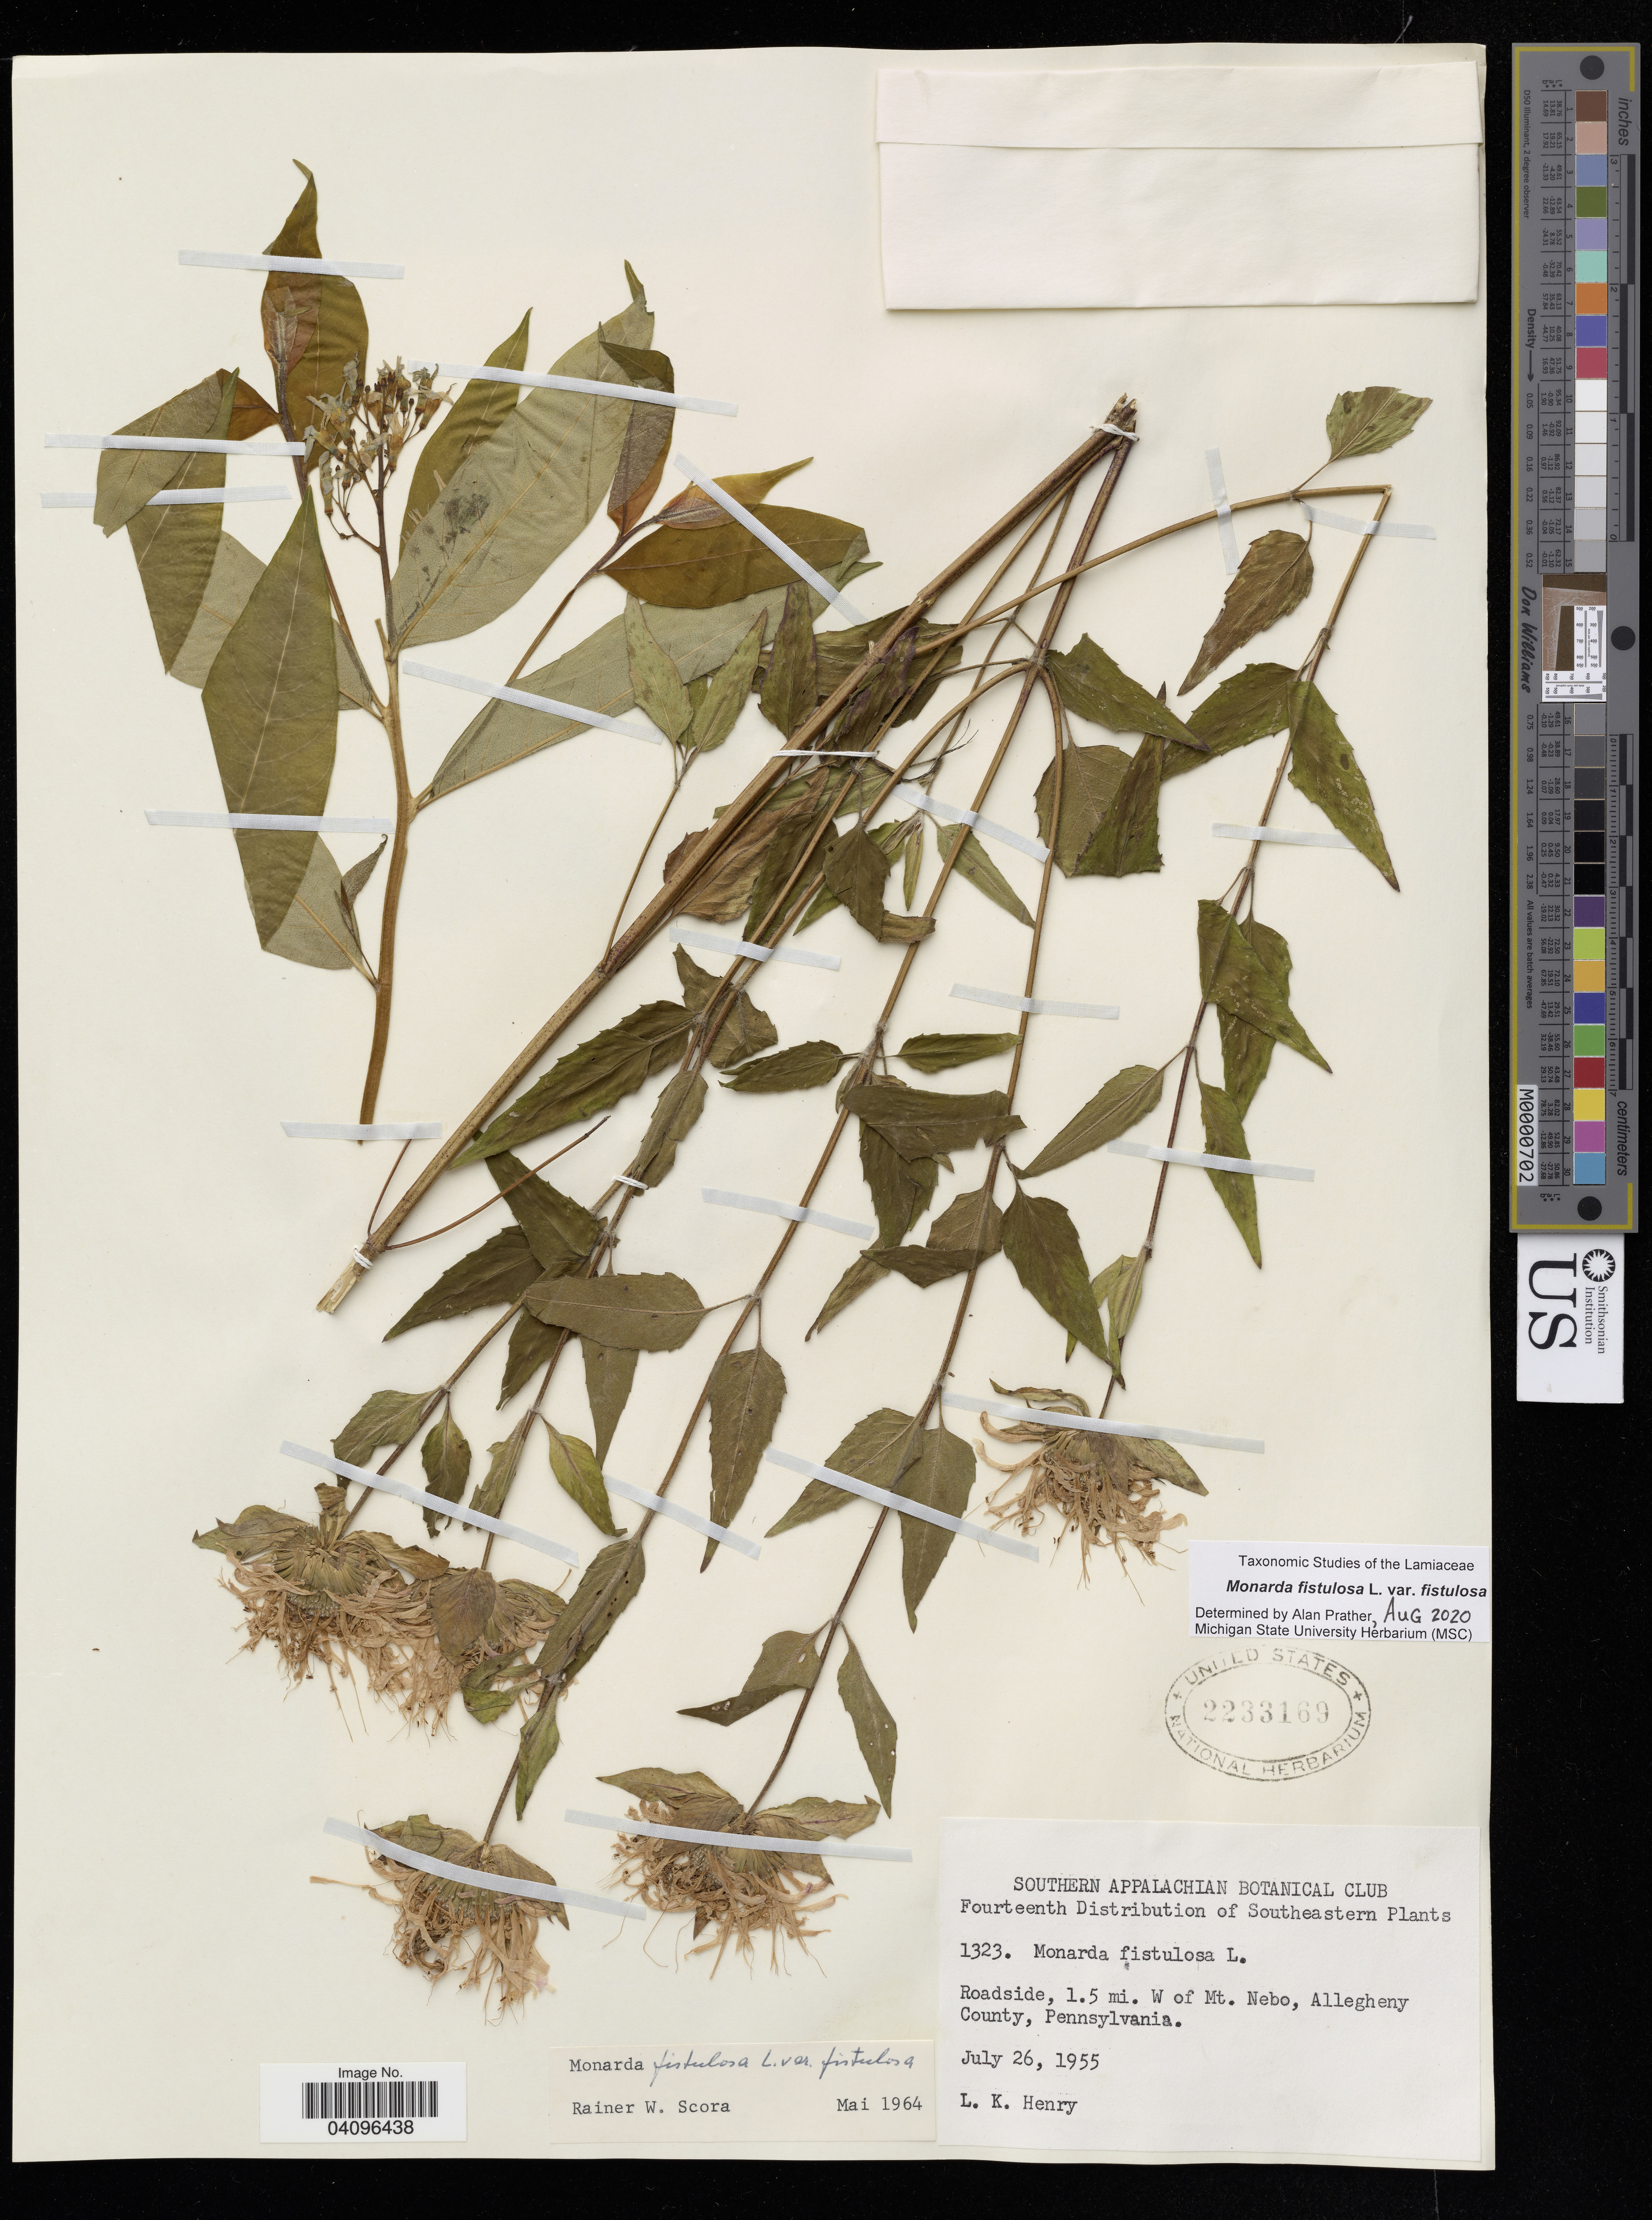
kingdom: Plantae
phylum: Tracheophyta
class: Magnoliopsida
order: Lamiales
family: Lamiaceae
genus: Monarda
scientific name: Monarda fistulosa var. fistulosa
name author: L.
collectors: L. K. Henry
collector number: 1323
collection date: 1955-07-26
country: United States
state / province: Pennsylvania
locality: Roadside, 1.5 mi. W of Mt. Nebo, Allegheny County, Pennsylvania.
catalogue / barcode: US 2233169